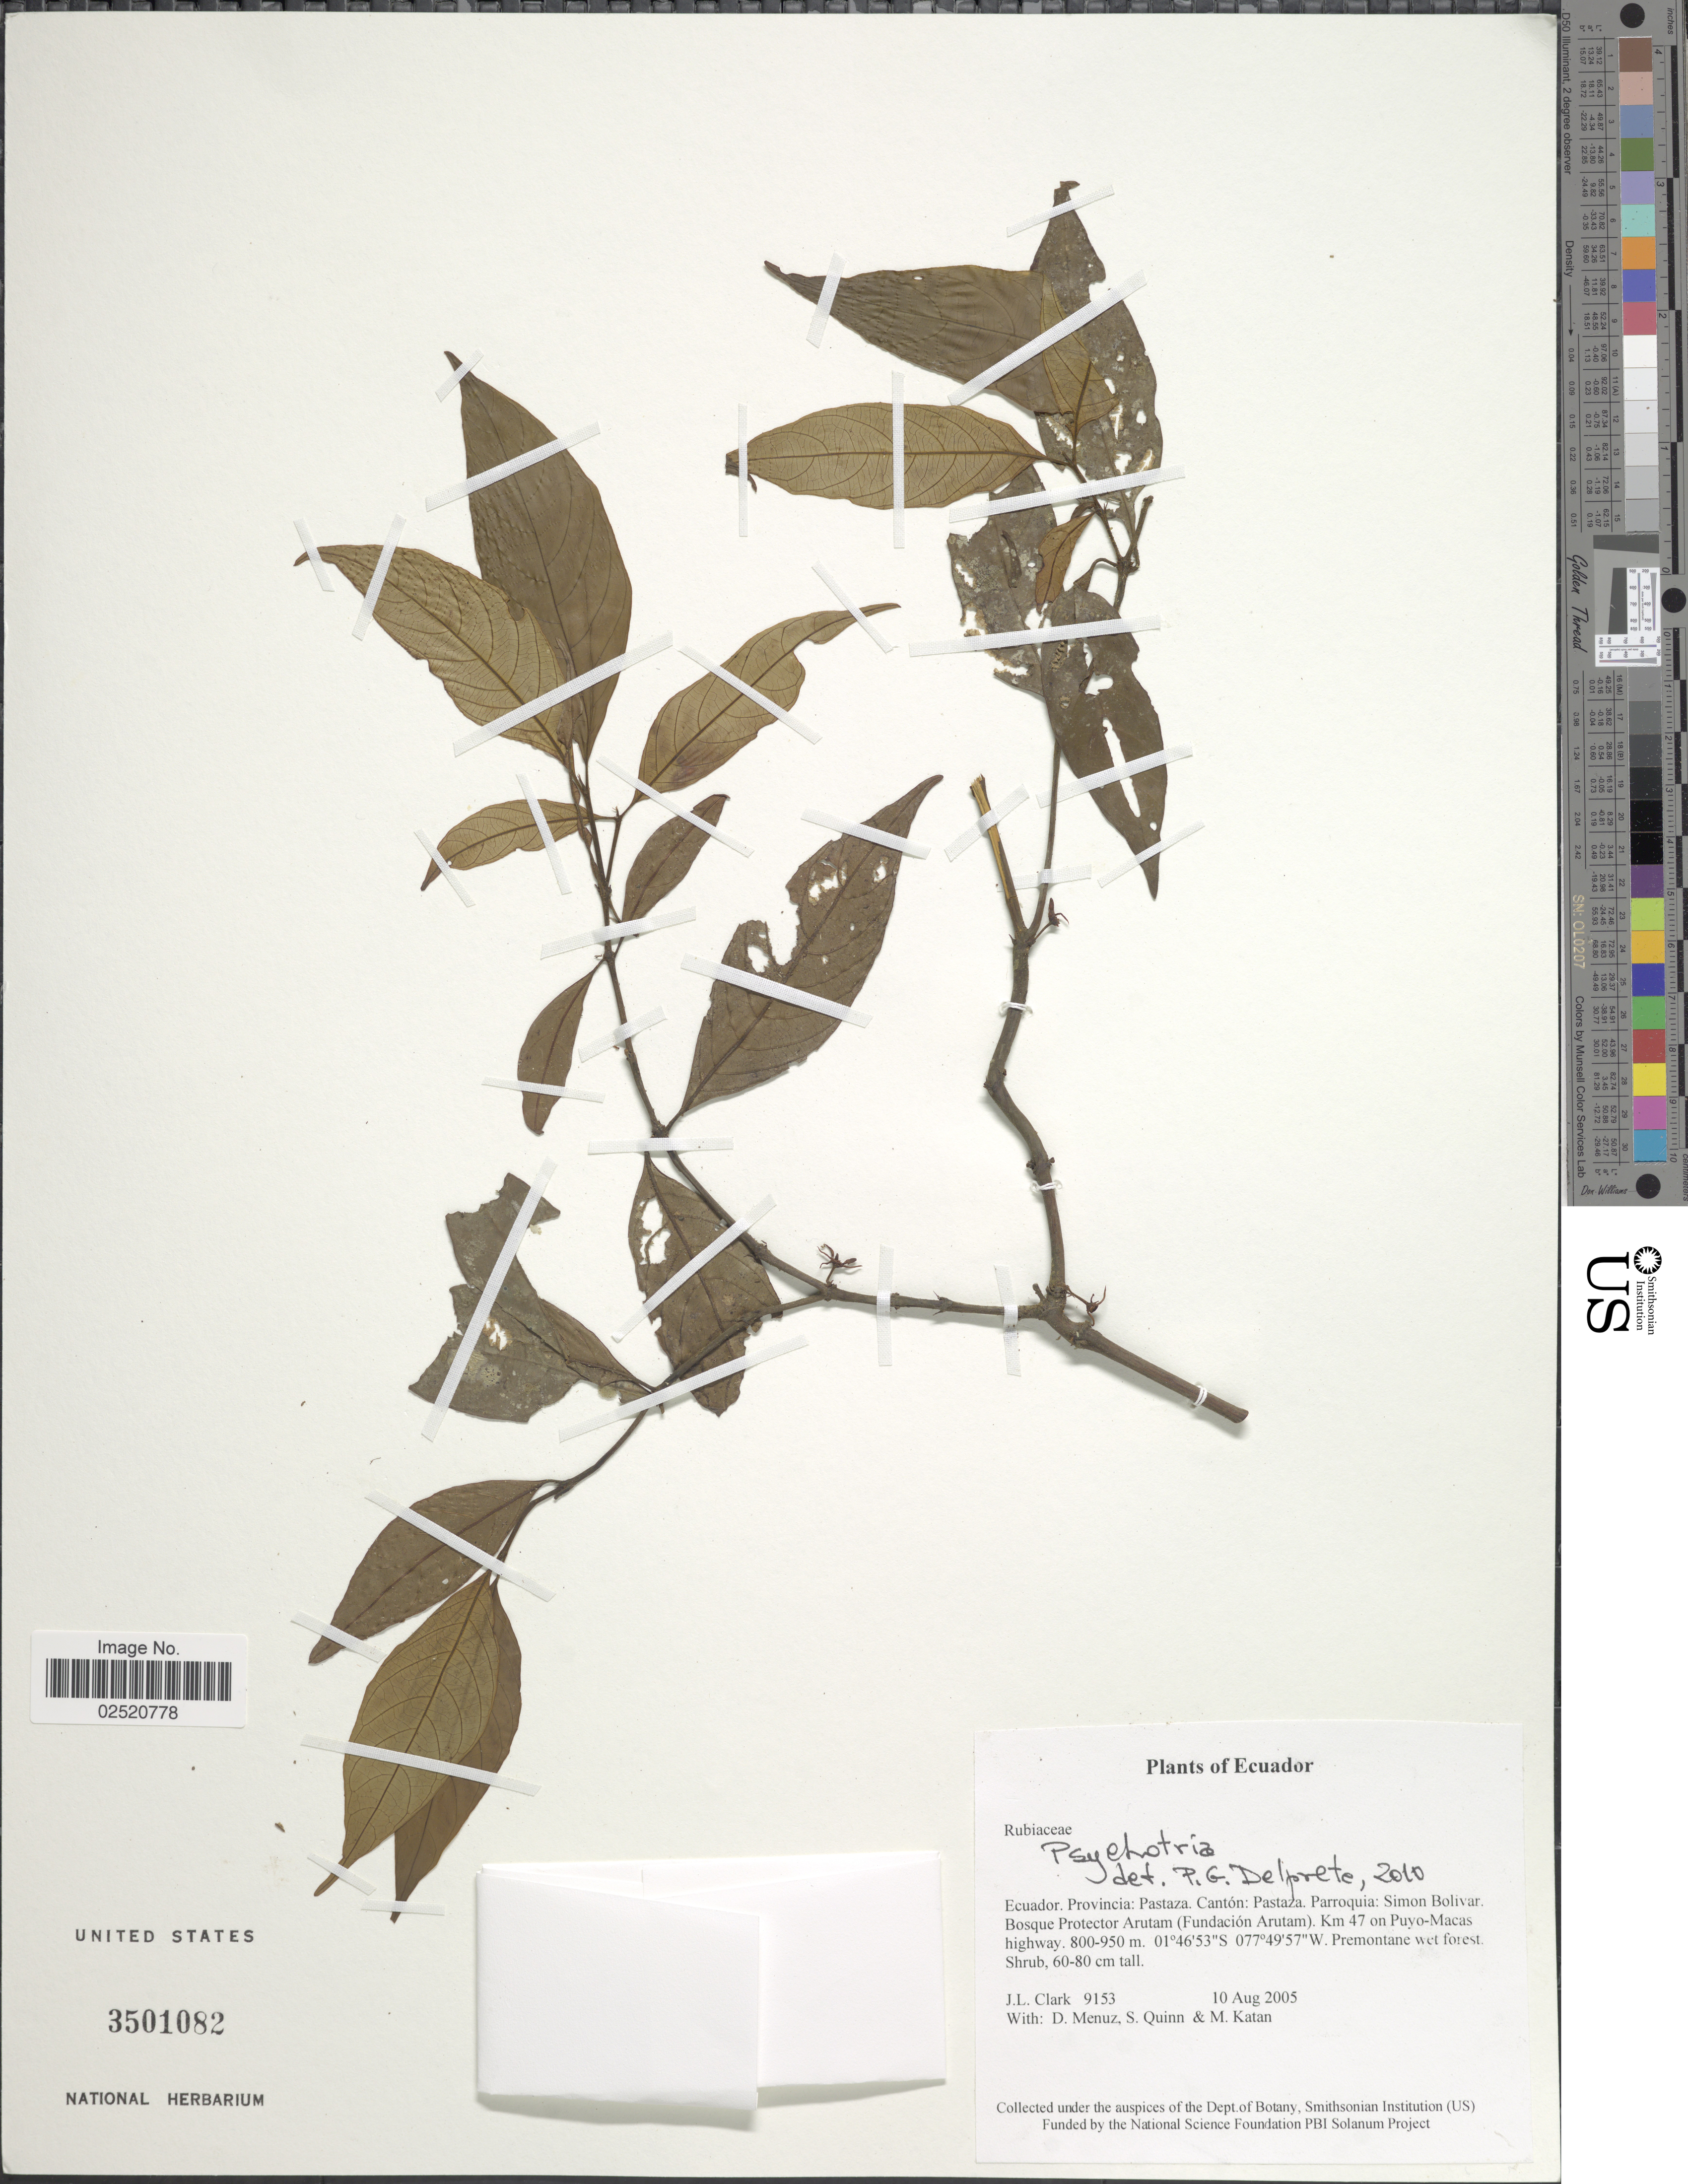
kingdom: Plantae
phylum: Tracheophyta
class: Magnoliopsida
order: Gentianales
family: Rubiaceae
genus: Psychotria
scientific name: Psychotria sp.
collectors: J. L. Clark, D. Menuz, S. Quinn & M. Katan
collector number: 9153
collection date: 2005-08-10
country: Ecuador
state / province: Pastaza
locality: Canton: Pastaza, Parroquia: Simon Bolivar, Bosque Protector Arutam (Fundacion Arutam). Km 47 on Puyo-Macas highway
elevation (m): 800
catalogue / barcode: US 3501082